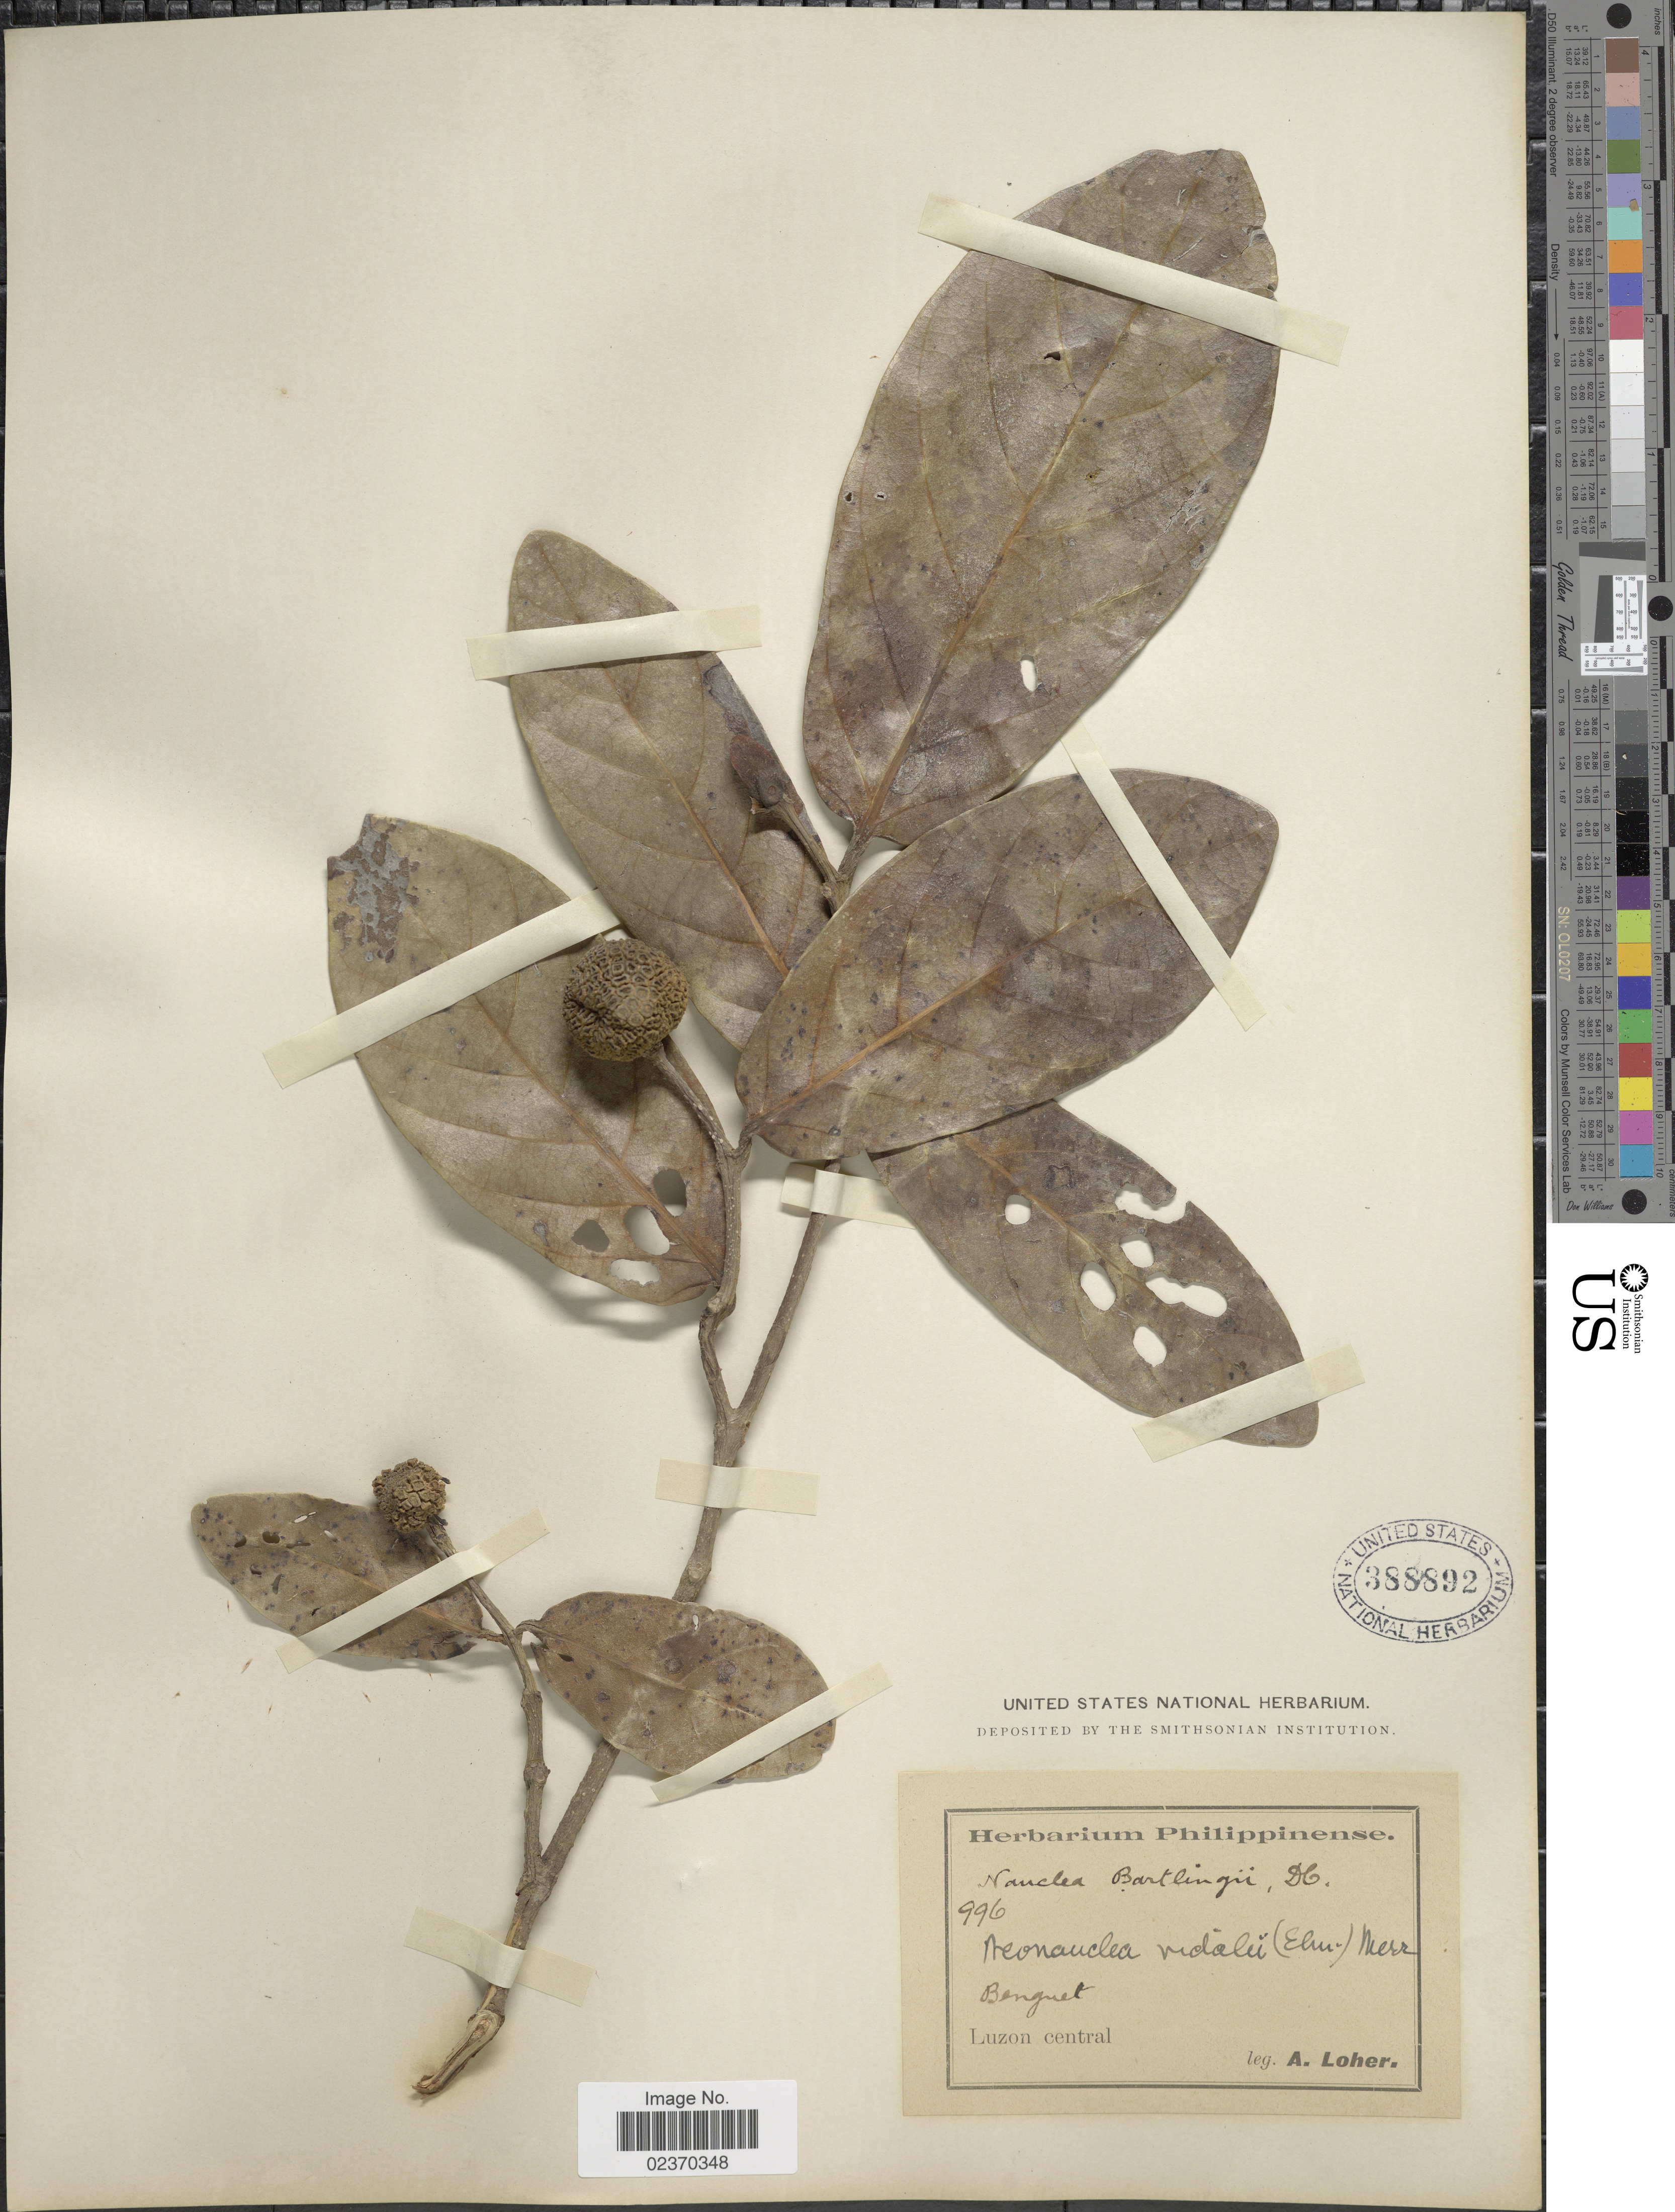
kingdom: Plantae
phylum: Tracheophyta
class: Magnoliopsida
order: Gentianales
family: Rubiaceae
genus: Neonauclea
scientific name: Neonauclea vidalii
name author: (Elmer) Merr.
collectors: A. Loher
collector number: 996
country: Philippines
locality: Benguet, Luzon central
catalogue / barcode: US 388892